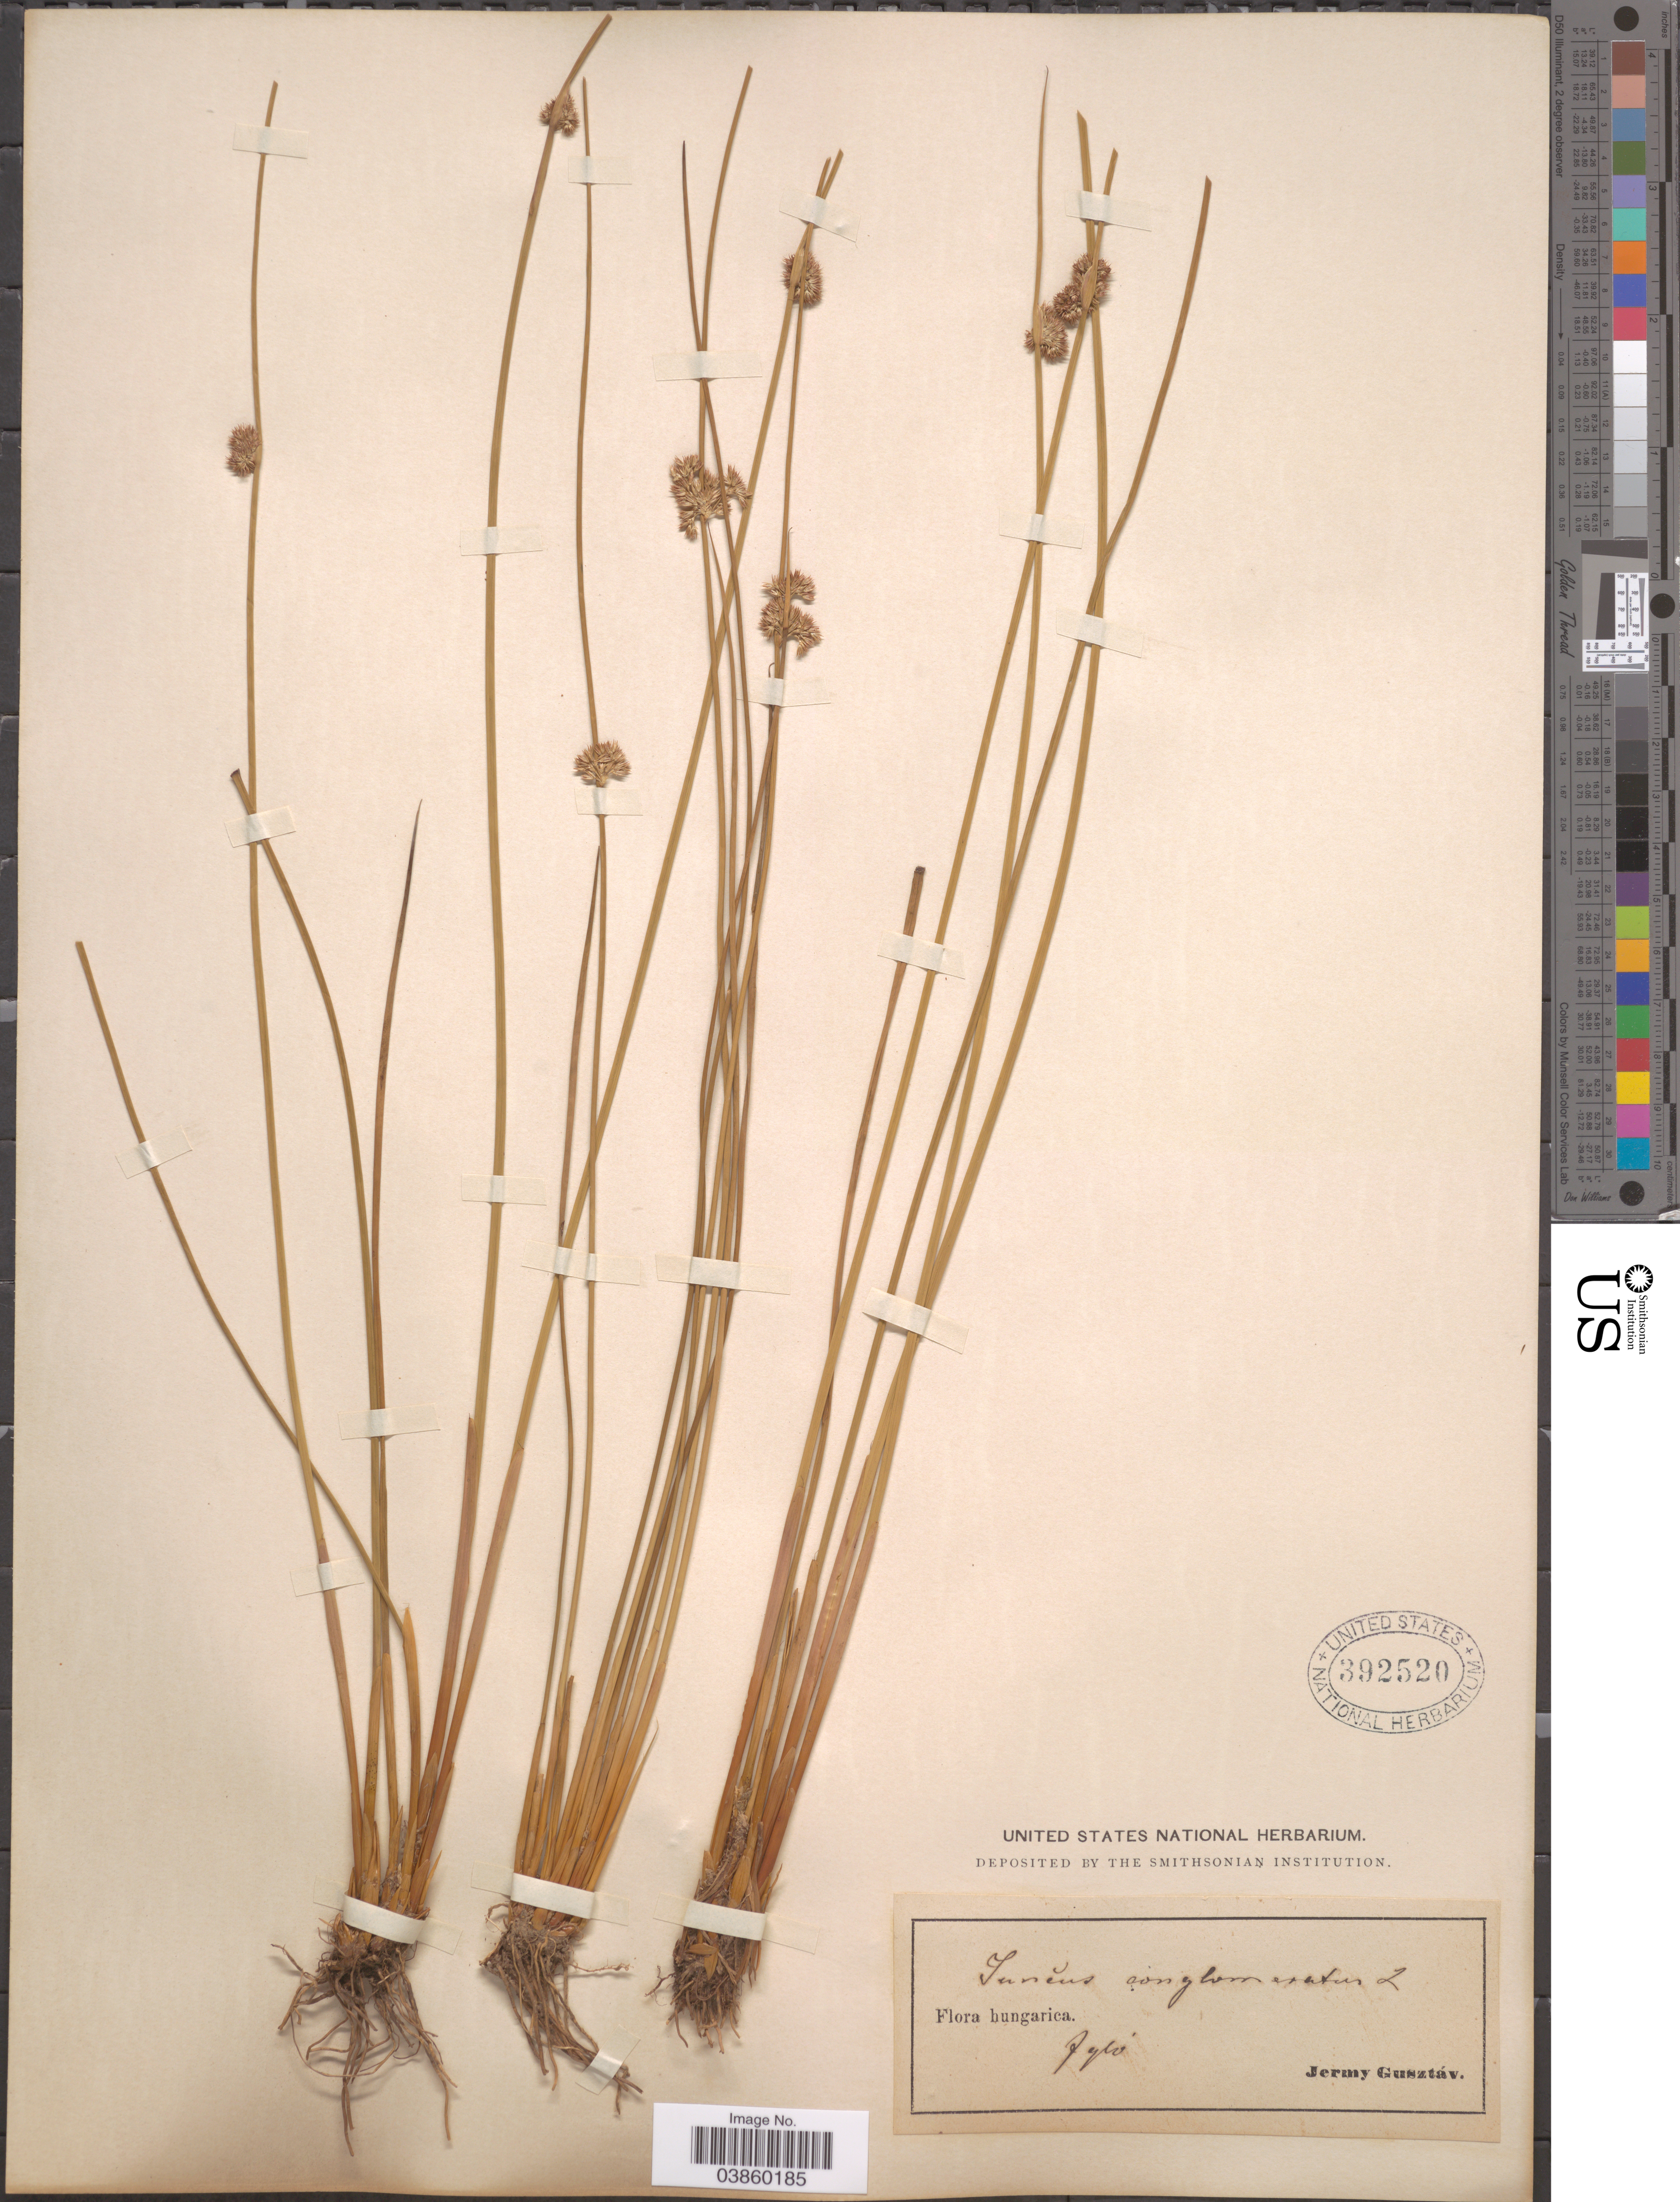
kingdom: Plantae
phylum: Tracheophyta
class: Liliopsida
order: Poales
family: Juncaceae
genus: Juncus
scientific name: Juncus conglomeratus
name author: L.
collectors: G. Jermy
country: Hungary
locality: Hungarica. Fyló [interpreted].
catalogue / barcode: US 392520